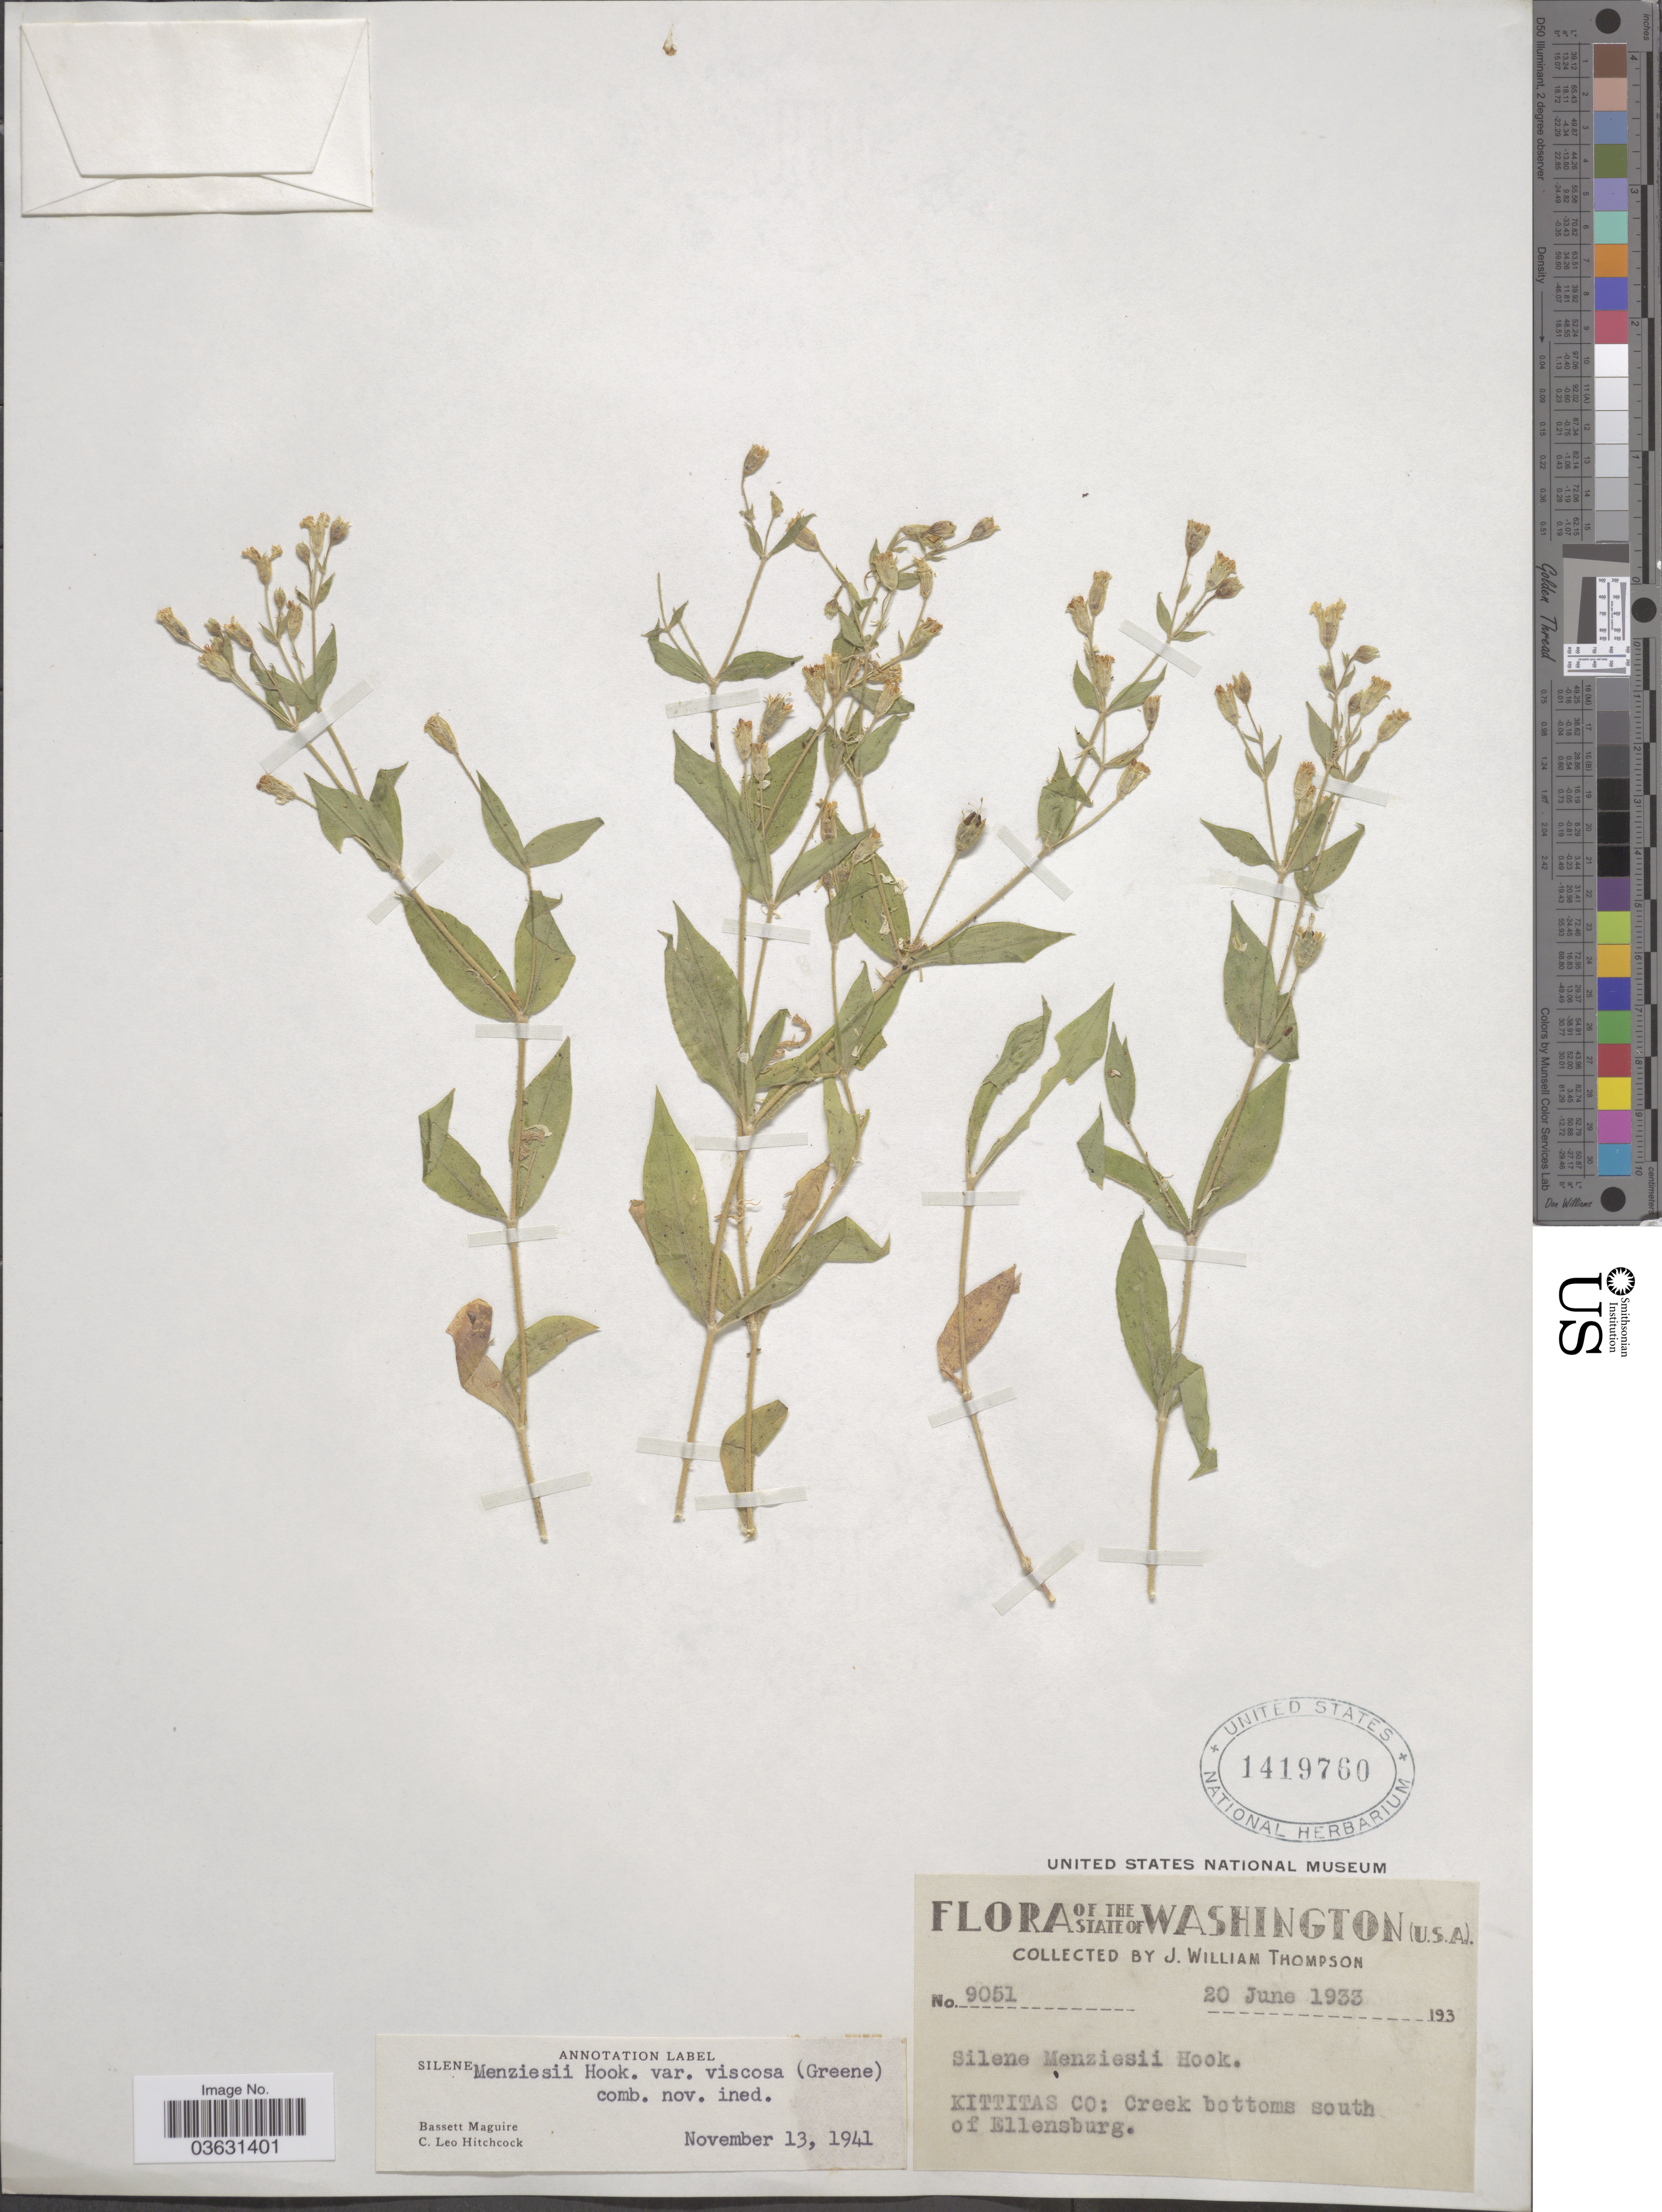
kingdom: Plantae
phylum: Tracheophyta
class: Magnoliopsida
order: Caryophyllales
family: Caryophyllaceae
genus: Silene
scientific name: Silene menziesii var. viscosa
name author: (Greene) C.L. Hitchc. & Maguire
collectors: J. W. Thompson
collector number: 9051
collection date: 1933-06-20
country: United States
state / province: Washington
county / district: Kittitas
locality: Kittitas Co: Creek bottoms south of Ellensburg.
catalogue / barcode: US 1419760